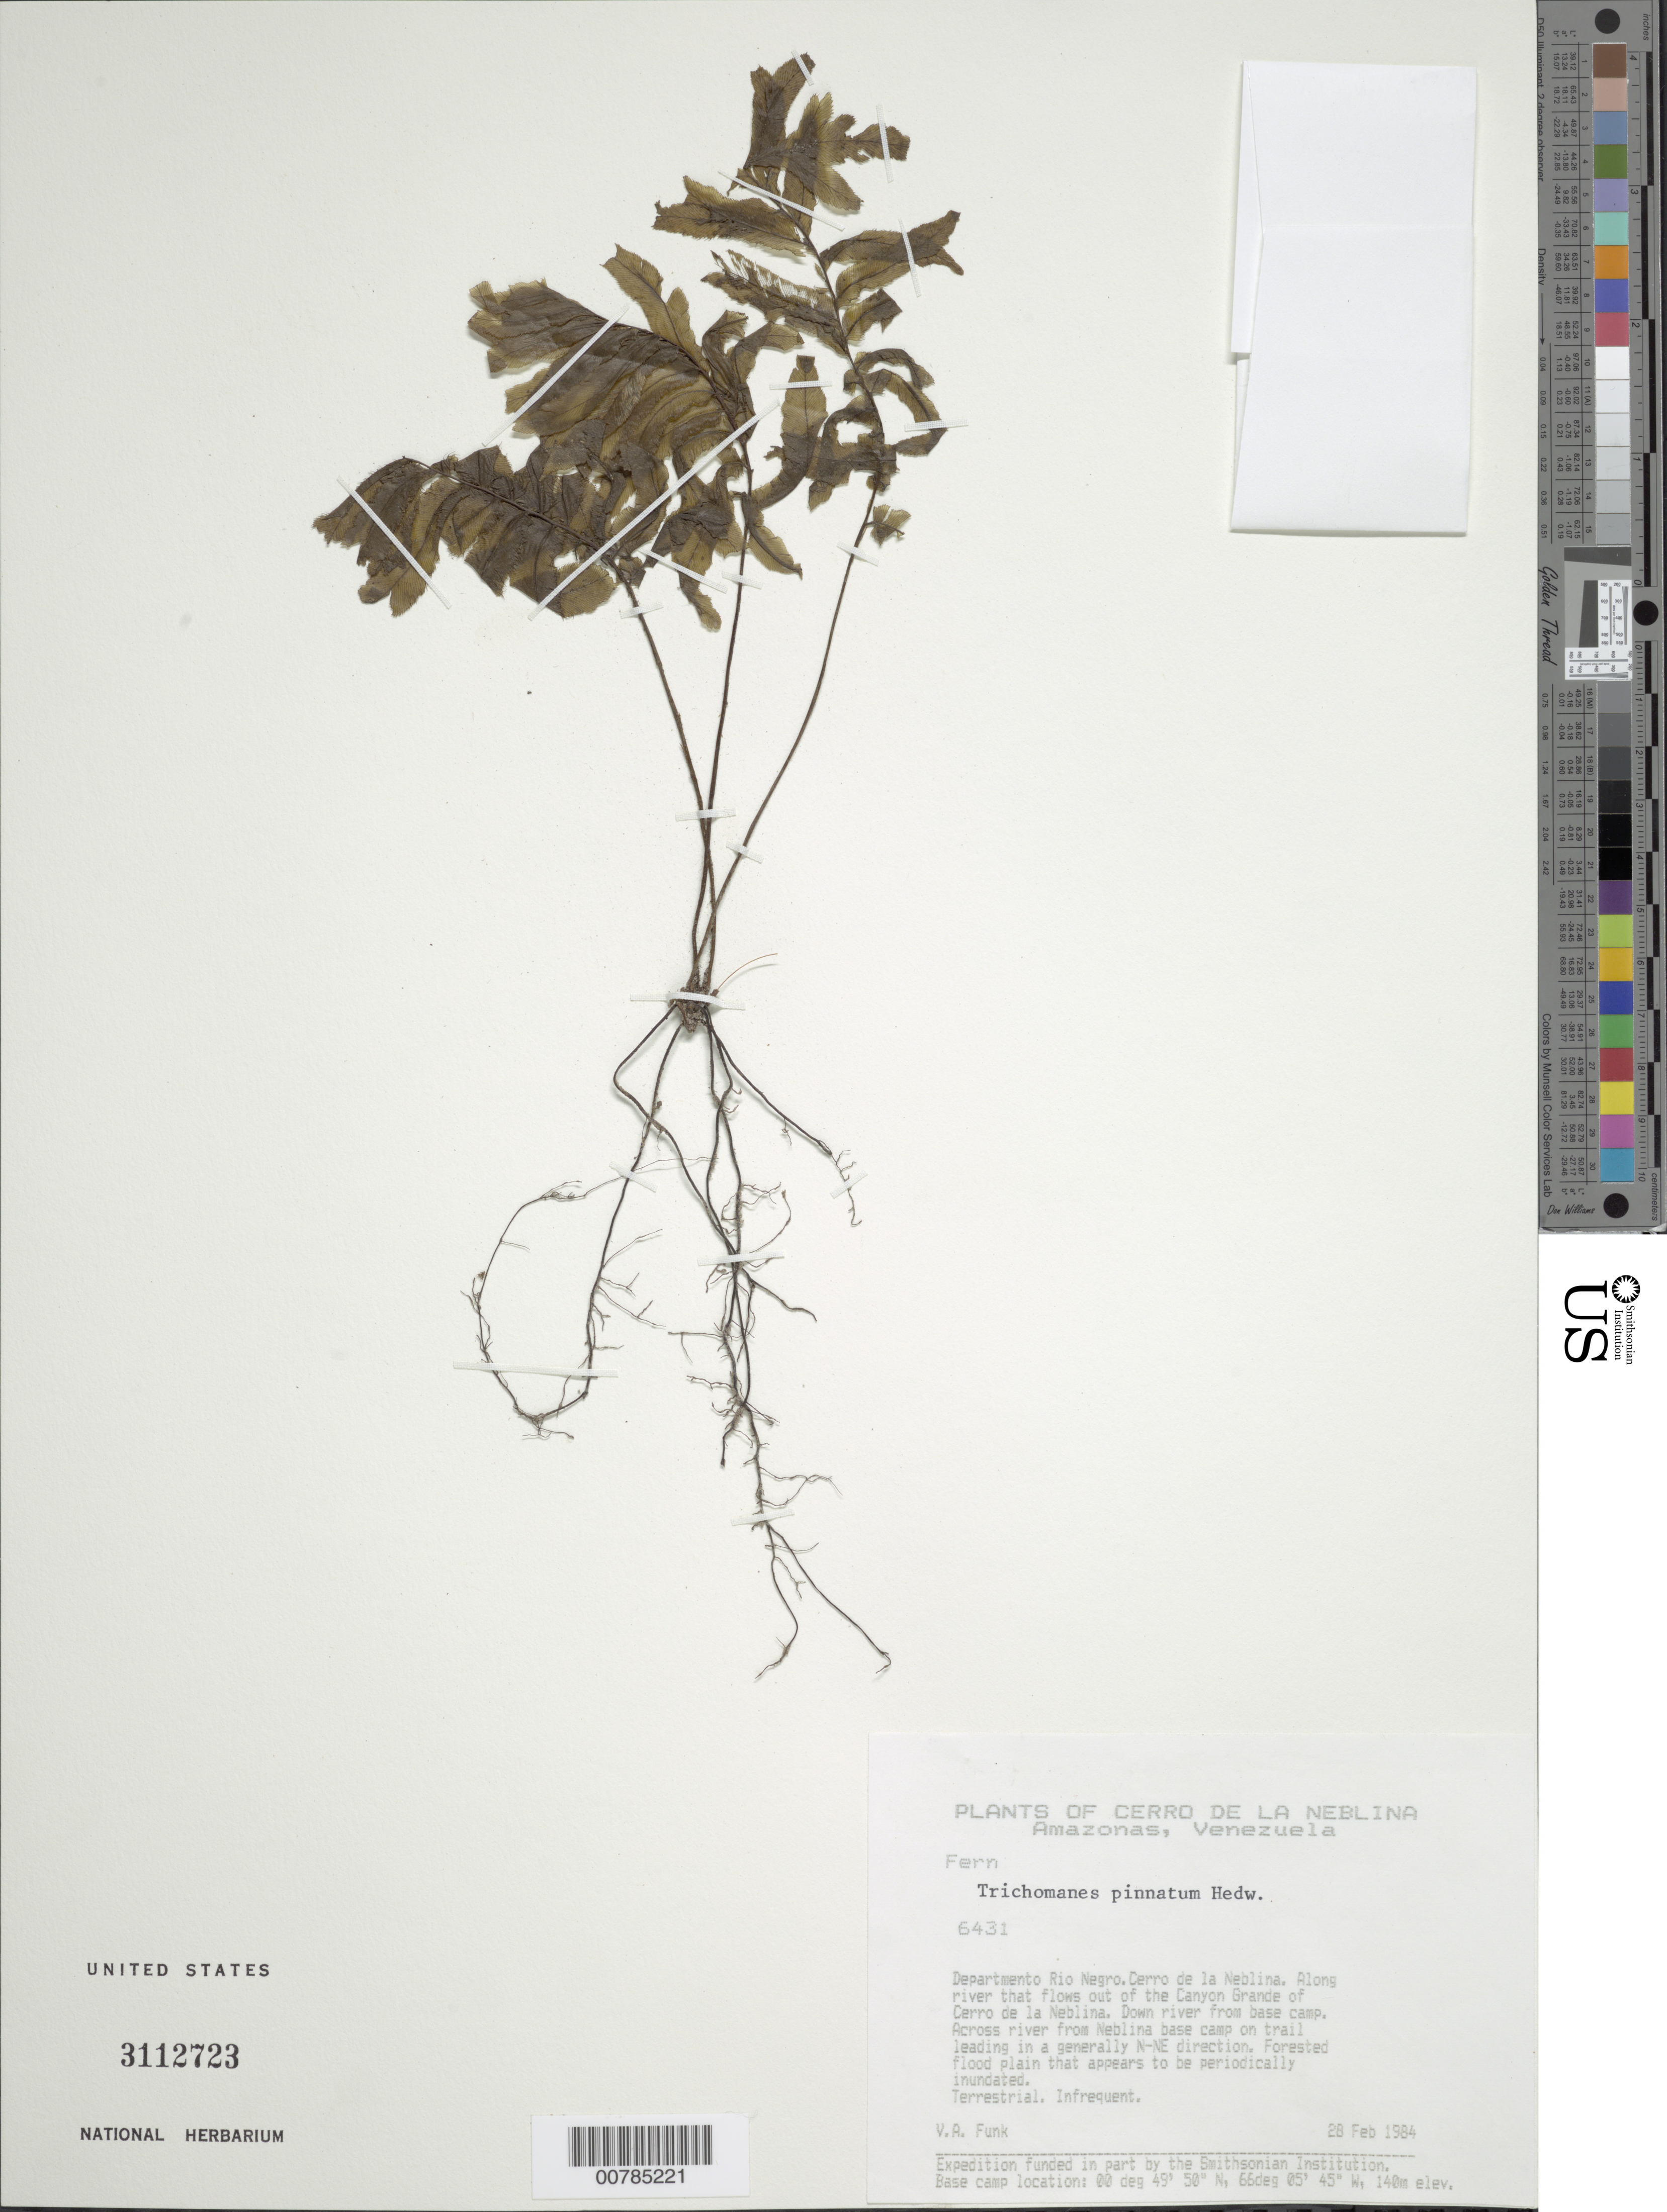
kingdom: Plantae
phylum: Tracheophyta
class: Polypodiopsida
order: Hymenophyllales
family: Hymenophyllaceae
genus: Trichomanes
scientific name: Trichomanes pinnatum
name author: Hedw.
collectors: V. Funk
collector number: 6431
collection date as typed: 28-Feb-84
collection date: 1984-02-28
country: Venezuela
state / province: Amazonas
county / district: Río Negro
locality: Cerro de la Neblina, Canyon Grande, down river from base camp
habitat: Forested flood plain that appears to be periodically inundated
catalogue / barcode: US 3112723